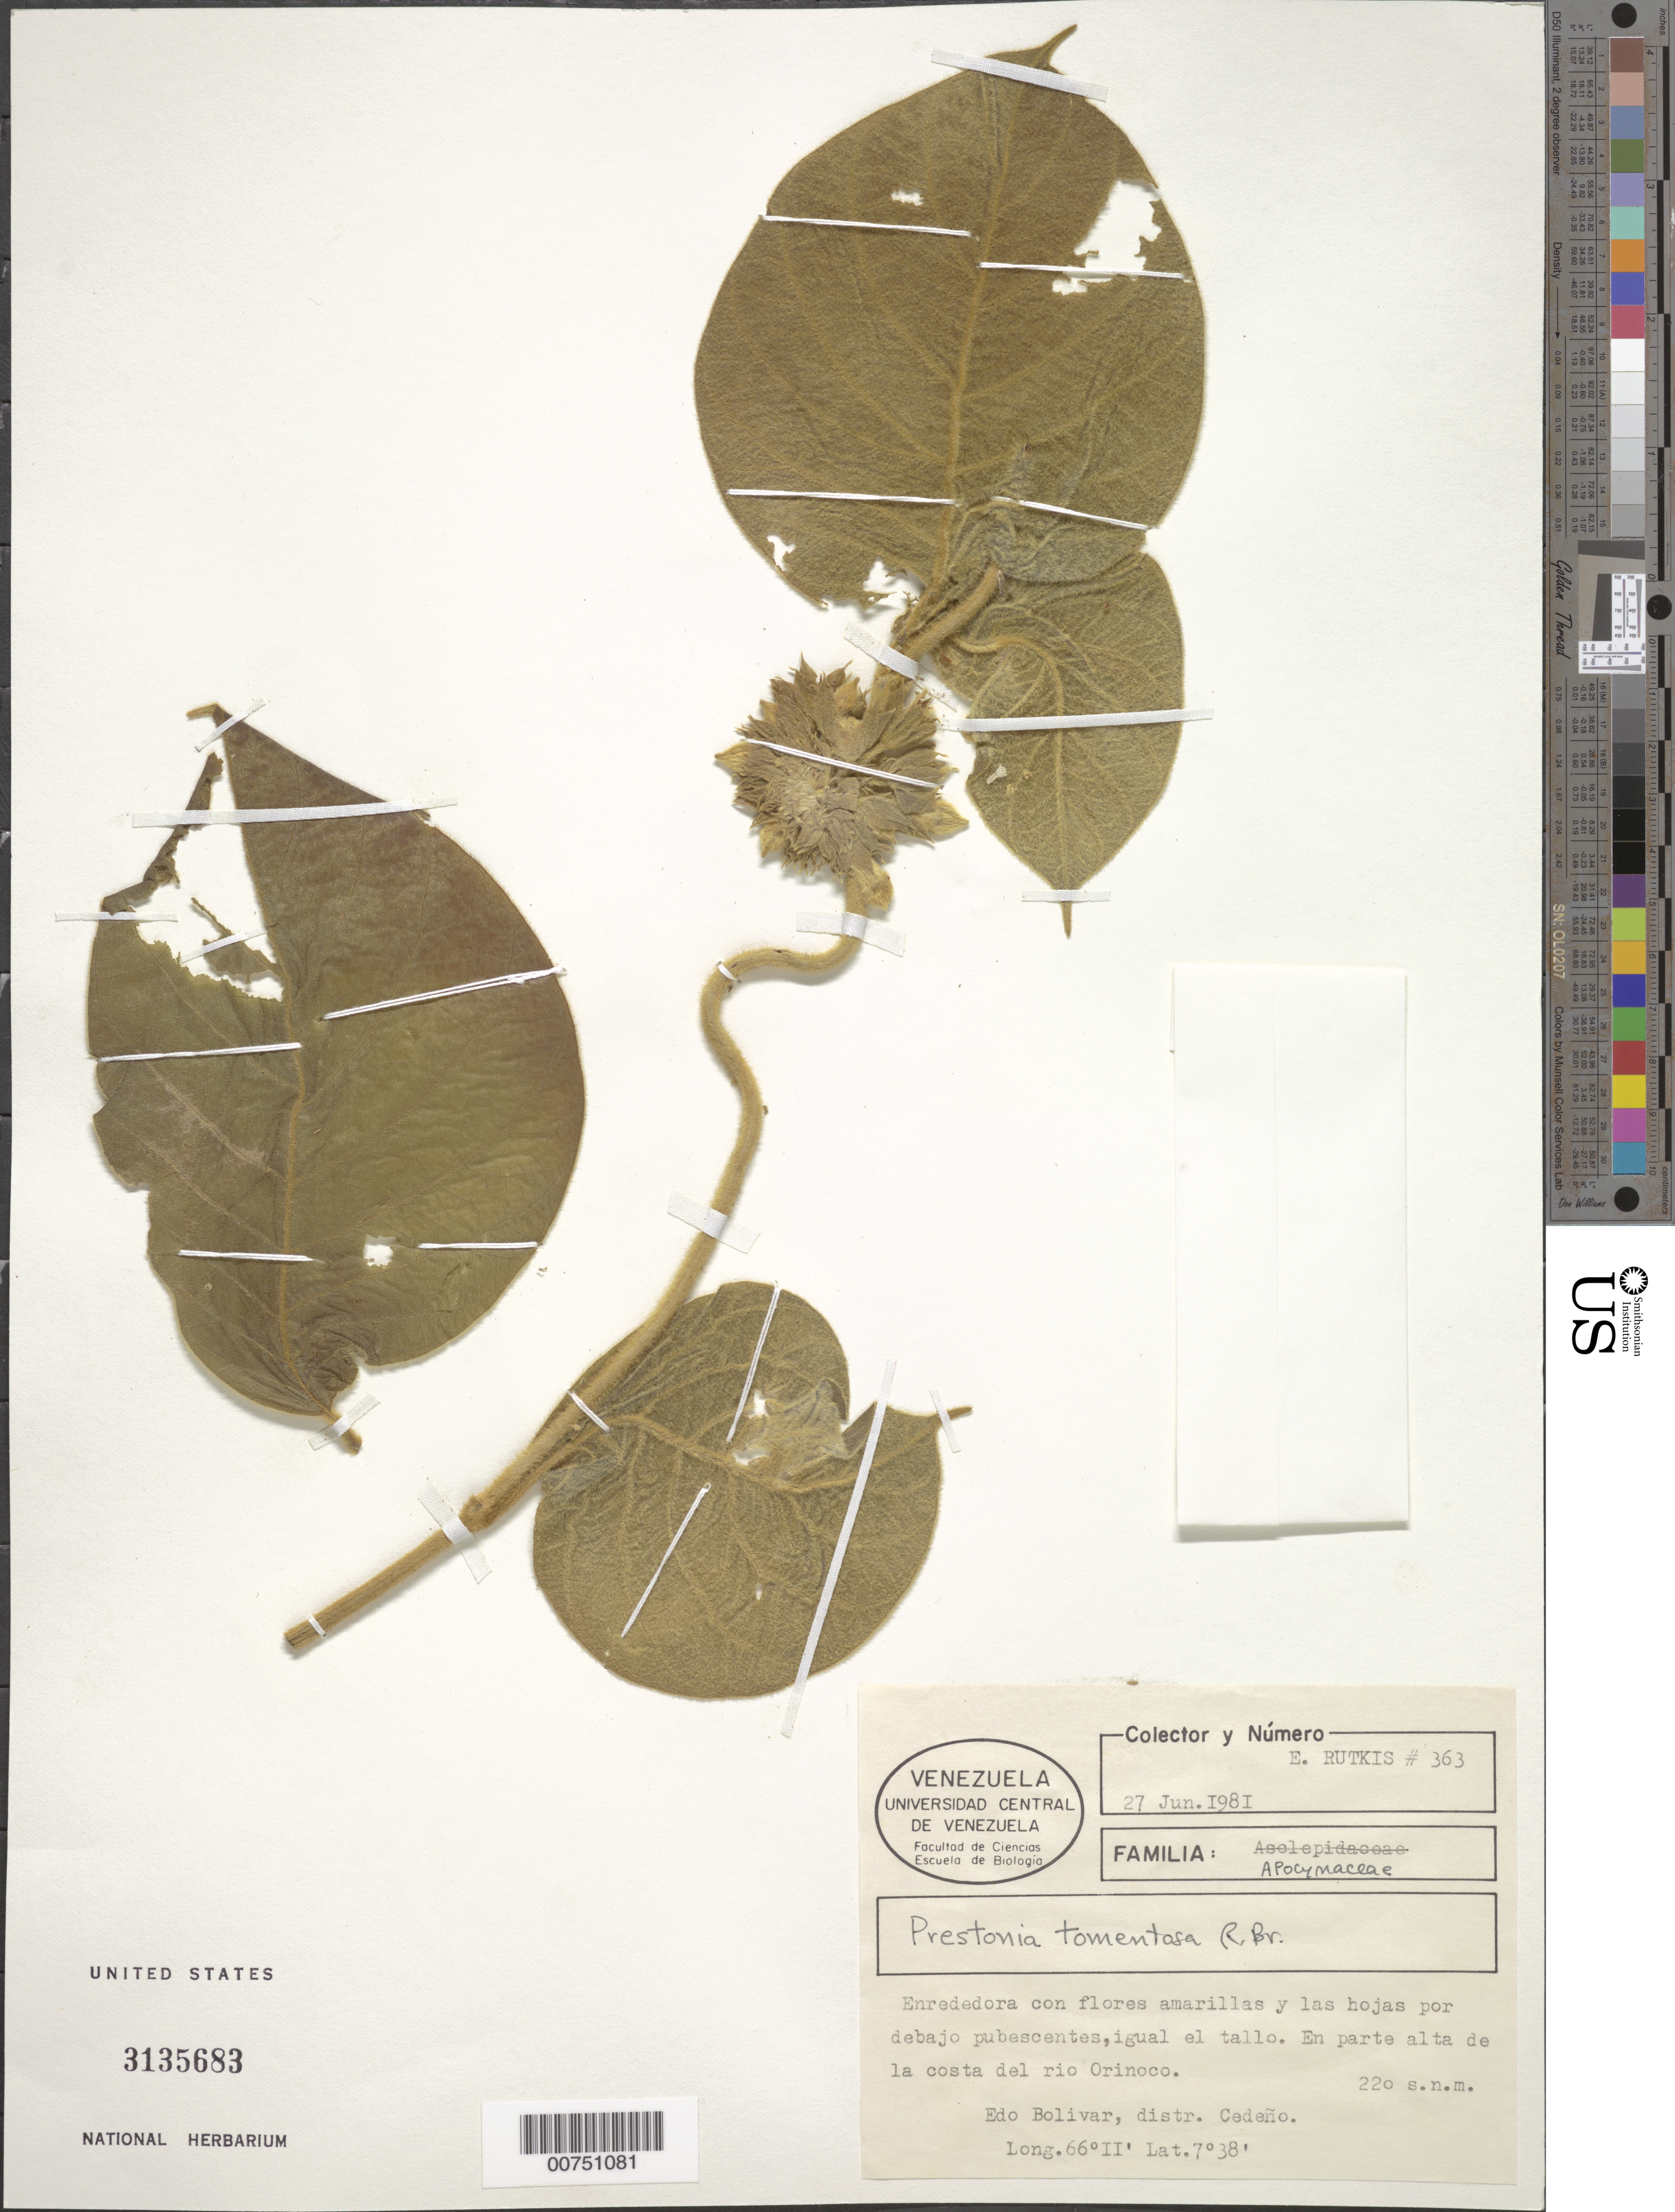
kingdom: Plantae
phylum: Tracheophyta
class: Magnoliopsida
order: Gentianales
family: Apocynaceae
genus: Prestonia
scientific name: Prestonia tomentosa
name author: R. Br.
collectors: E. Rutkis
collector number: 363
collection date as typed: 27-Jun-81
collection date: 1981-06-27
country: Venezuela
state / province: Bolívar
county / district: Cedeño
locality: Río Orinoco, en parte alta de la costa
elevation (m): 220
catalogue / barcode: US 3135683